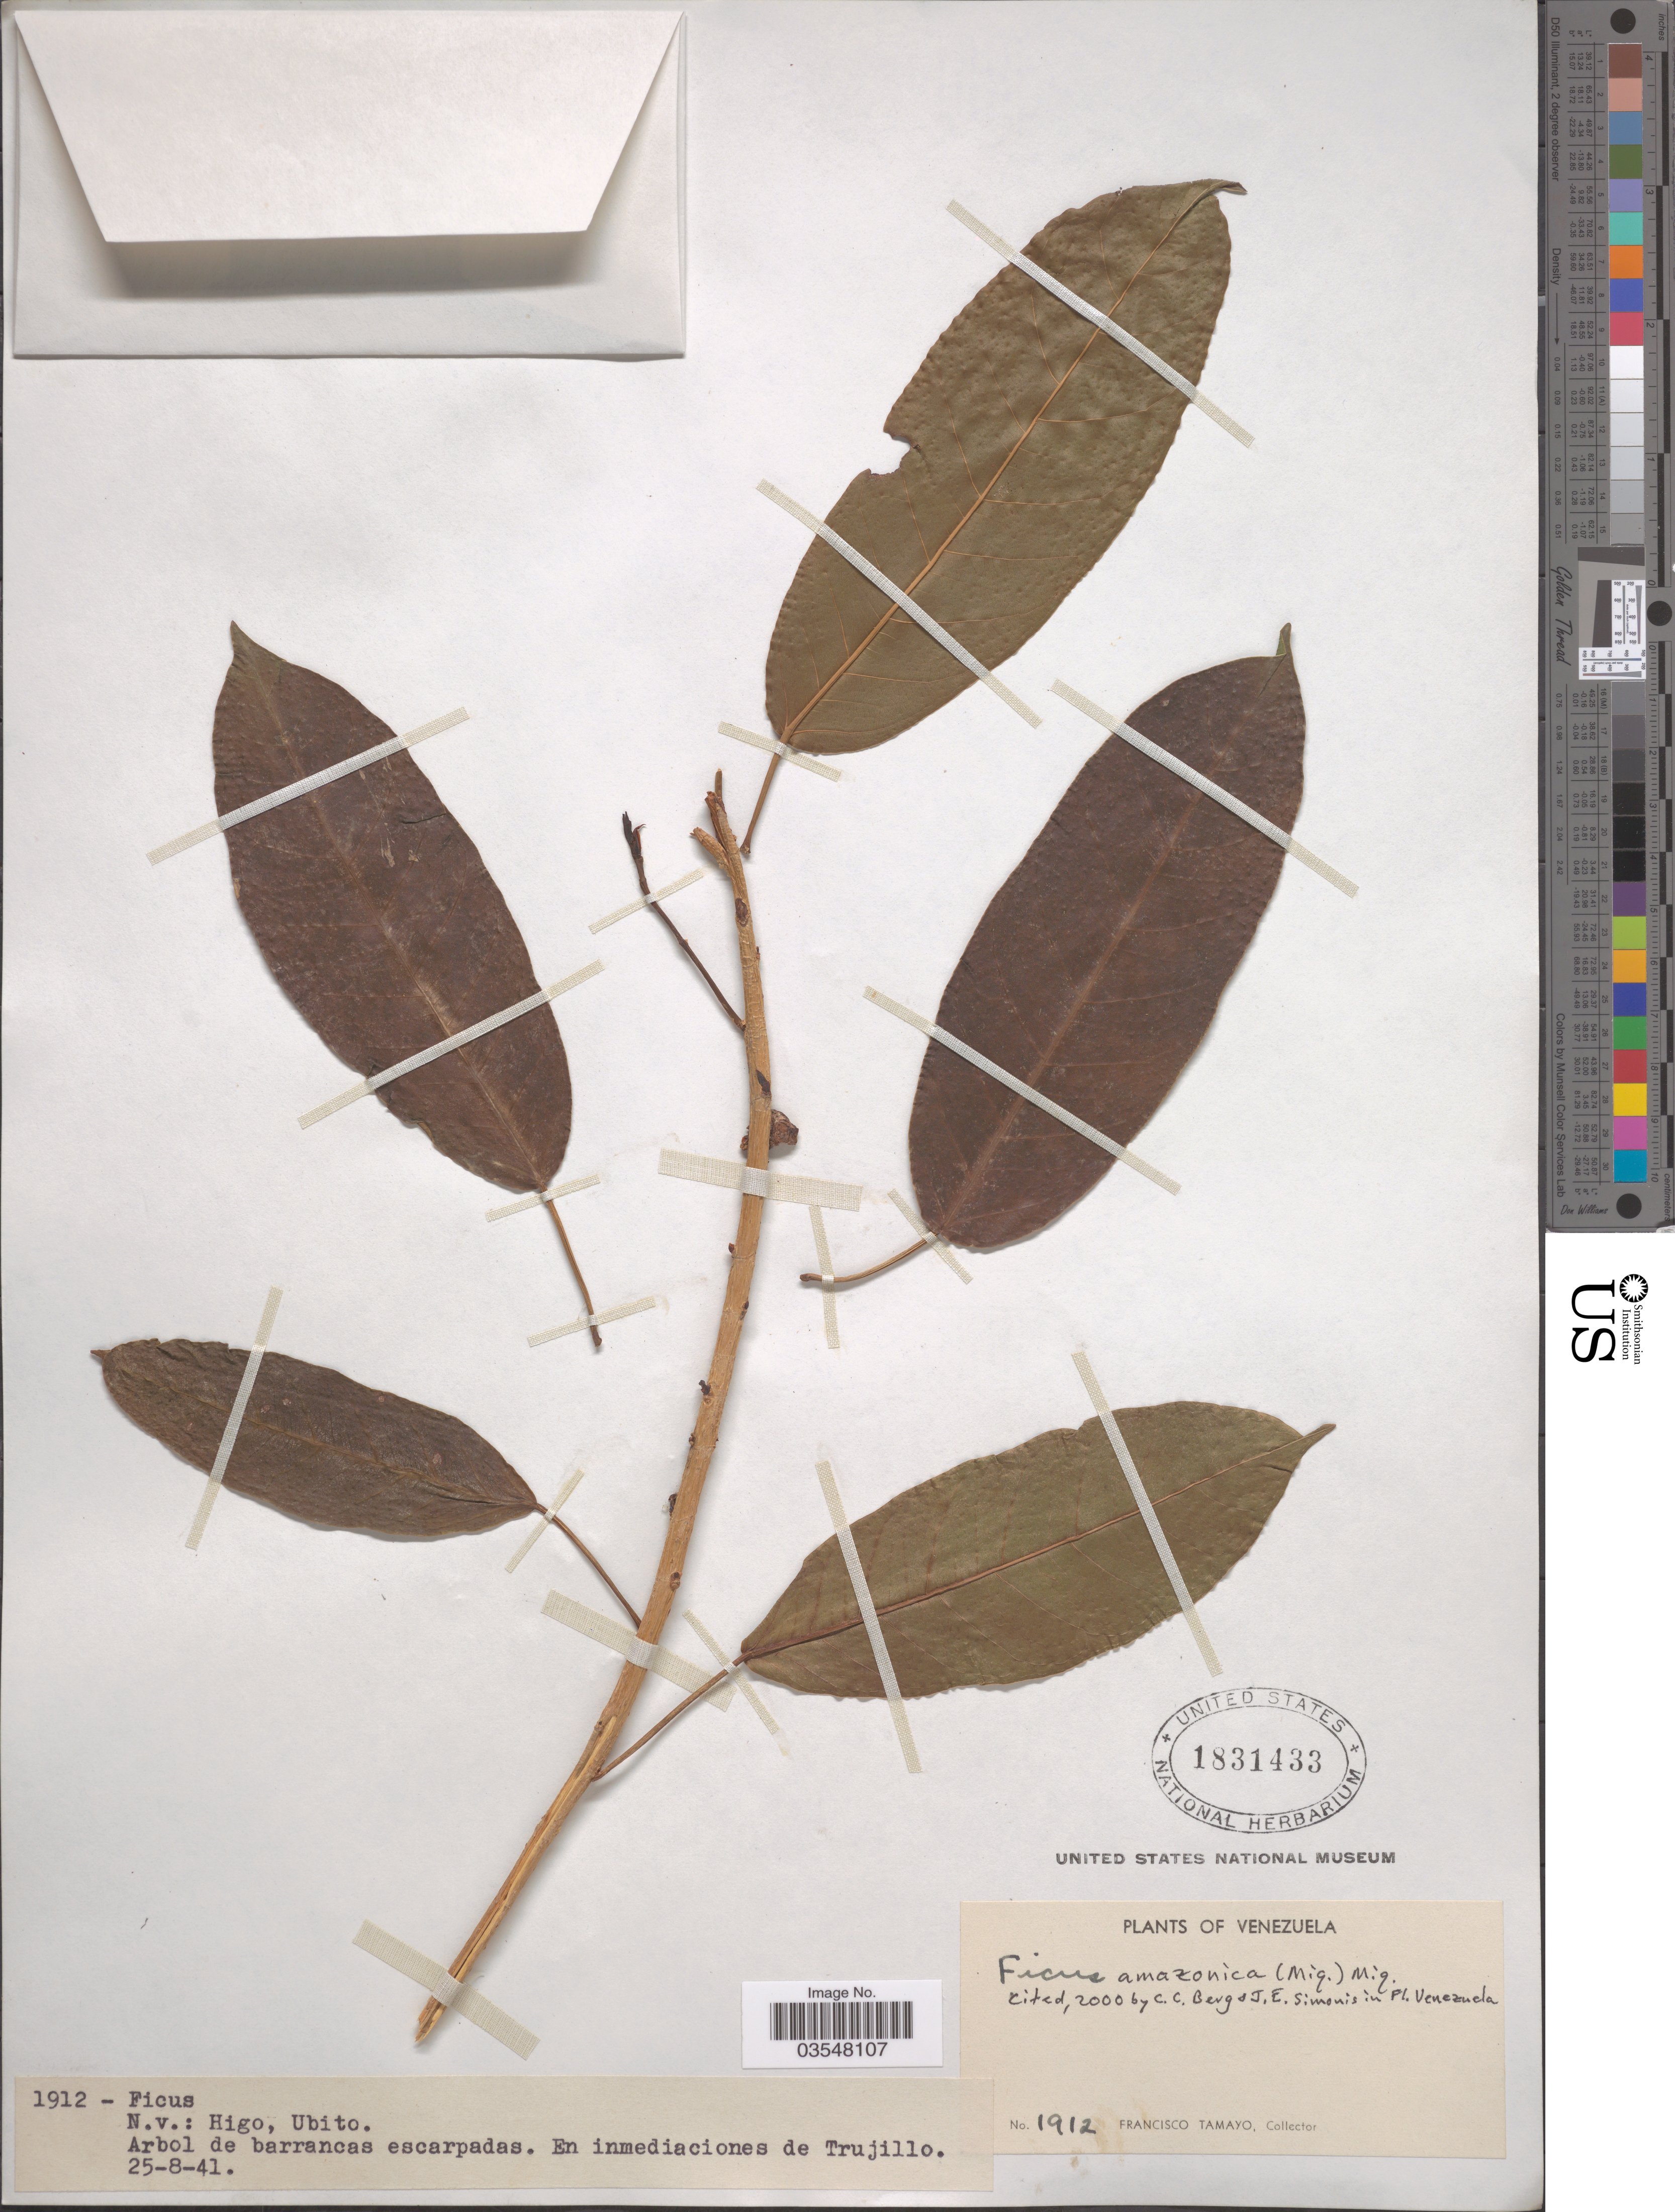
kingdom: Plantae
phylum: Tracheophyta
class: Magnoliopsida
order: Rosales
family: Moraceae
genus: Ficus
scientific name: Ficus amazonica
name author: (Miq.) Miq.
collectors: F. Tamayo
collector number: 1912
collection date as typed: Transcribed d/m/y: 25/8/41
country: Venezuela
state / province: Trujillo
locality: En inmediaciones de Trujillo.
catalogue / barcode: US 1831433